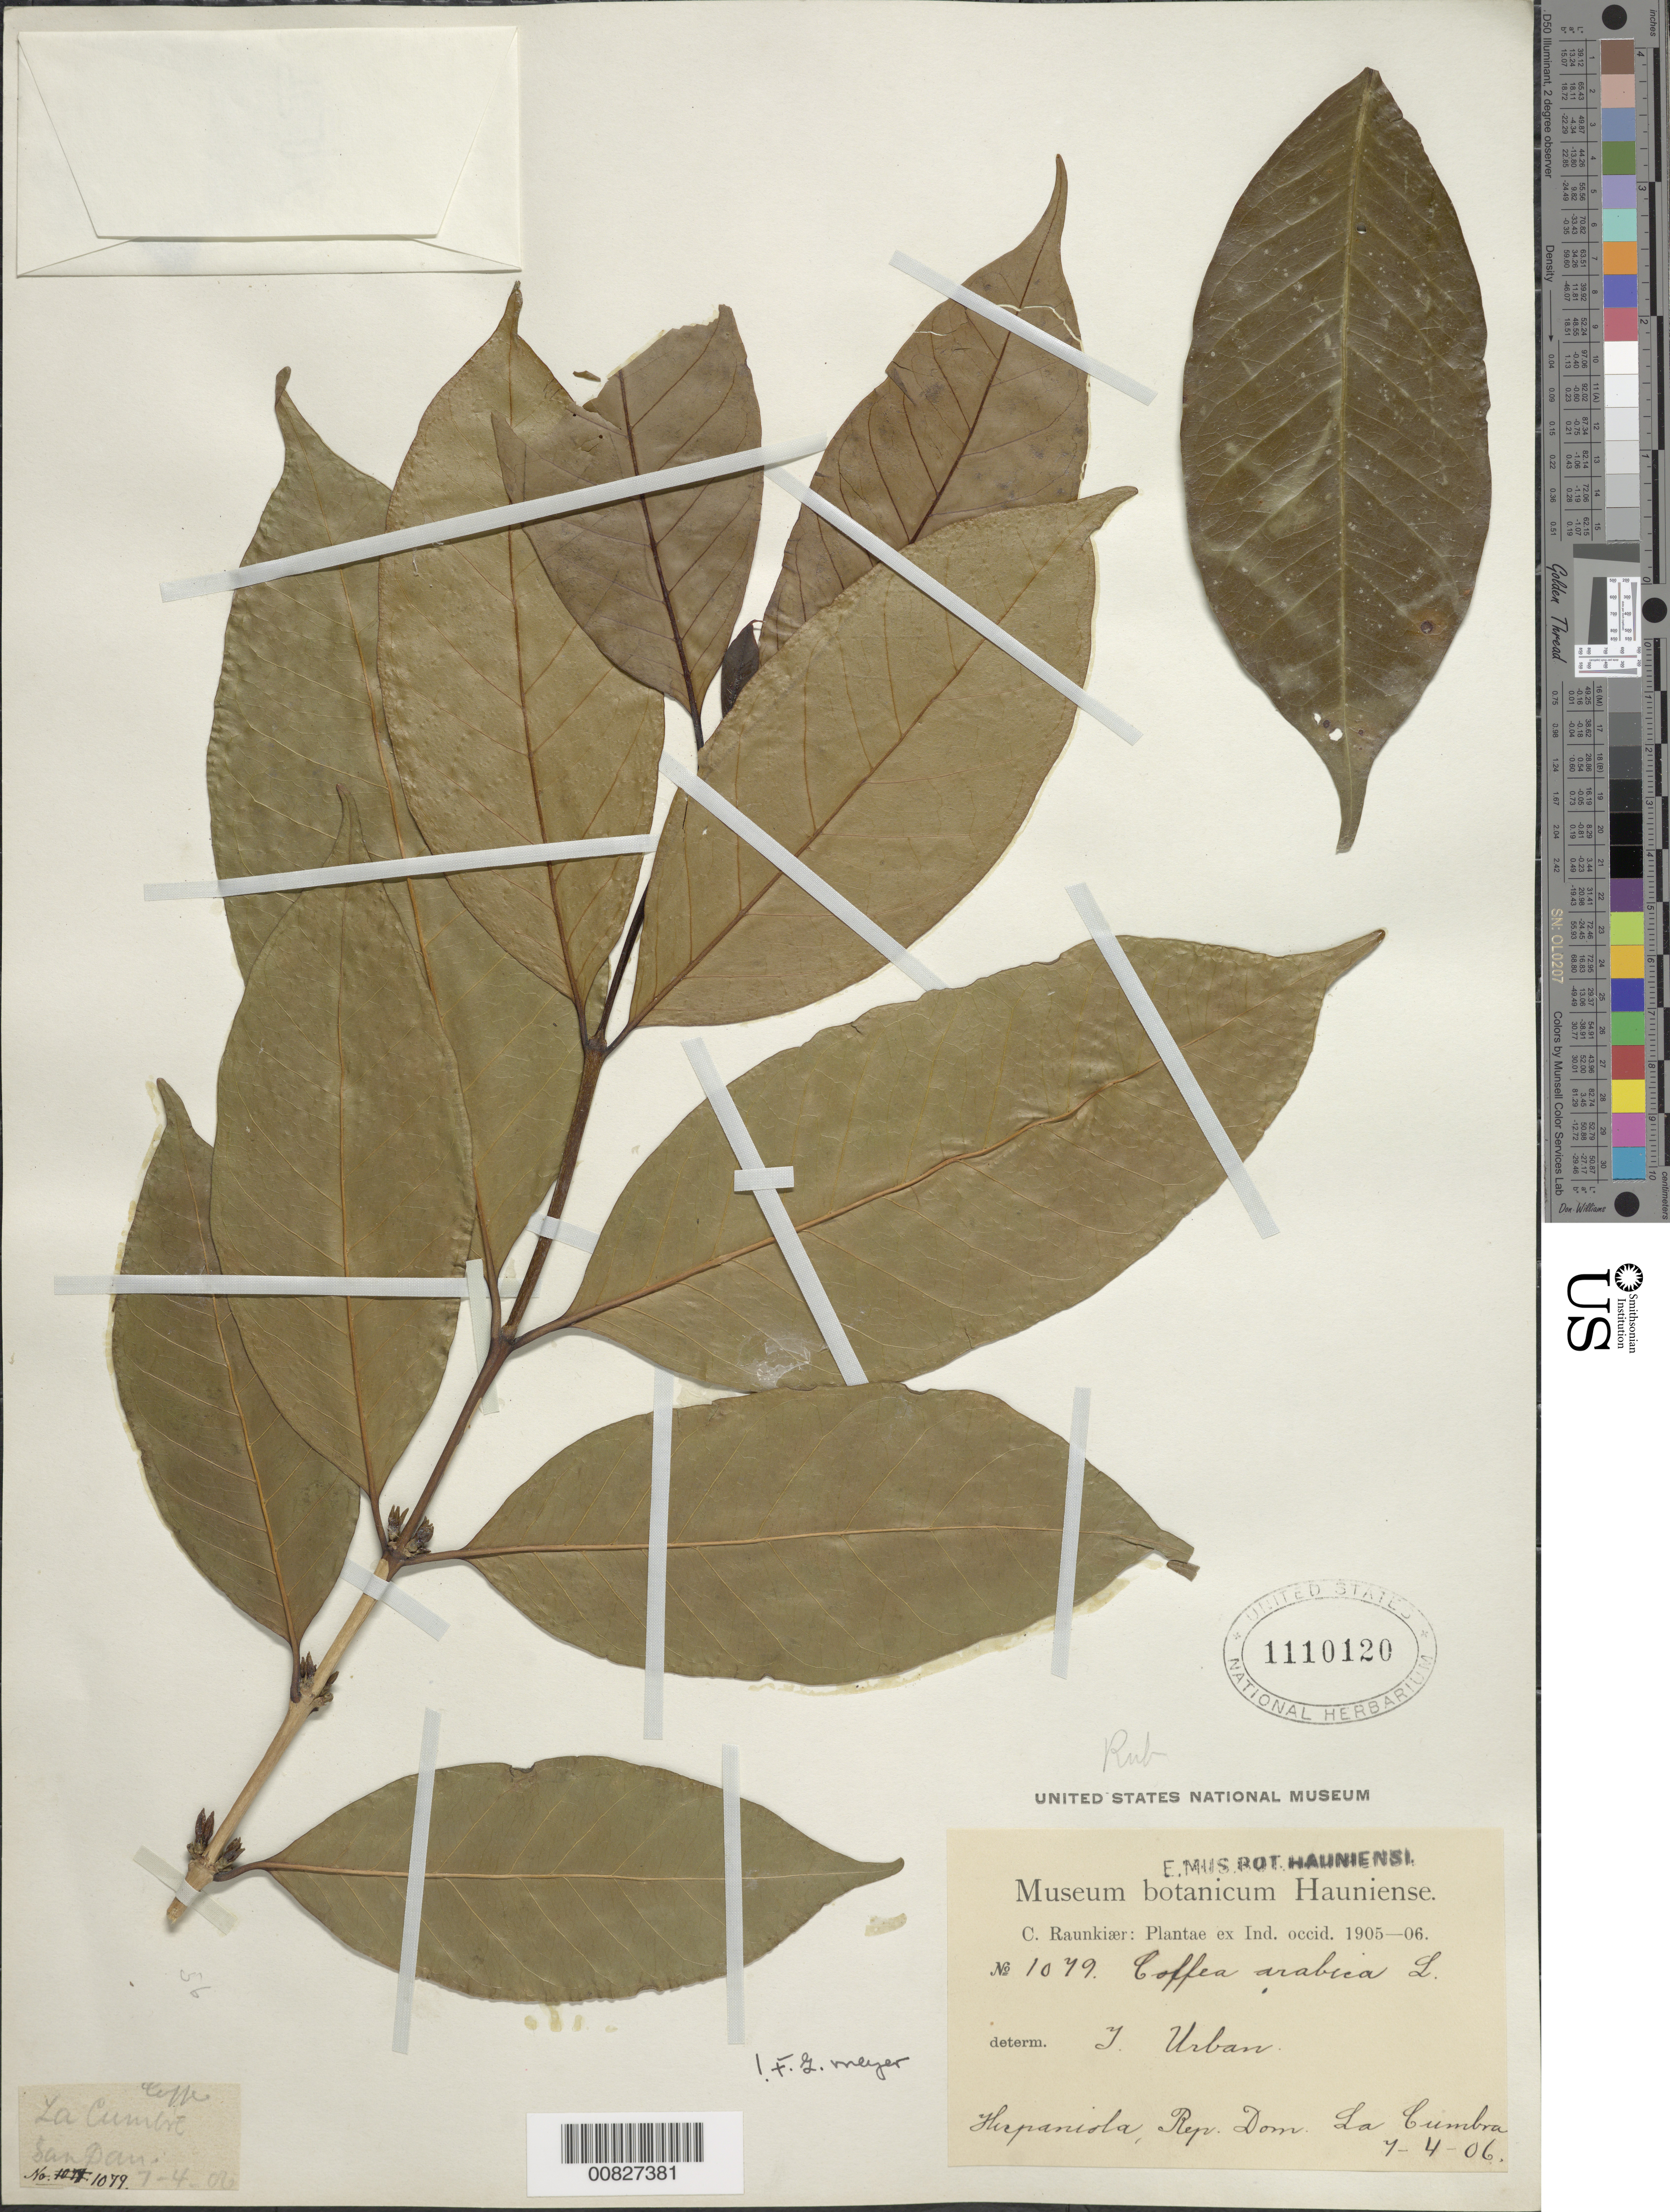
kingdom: Plantae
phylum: Tracheophyta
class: Magnoliopsida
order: Gentianales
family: Rubiaceae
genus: Coffea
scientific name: Coffea arabica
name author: L.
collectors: C. C. Raunkiaer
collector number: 1079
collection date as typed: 07 Apr 1906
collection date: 1906-04-07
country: Dominican Republic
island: Hispaniola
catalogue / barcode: US 1110120